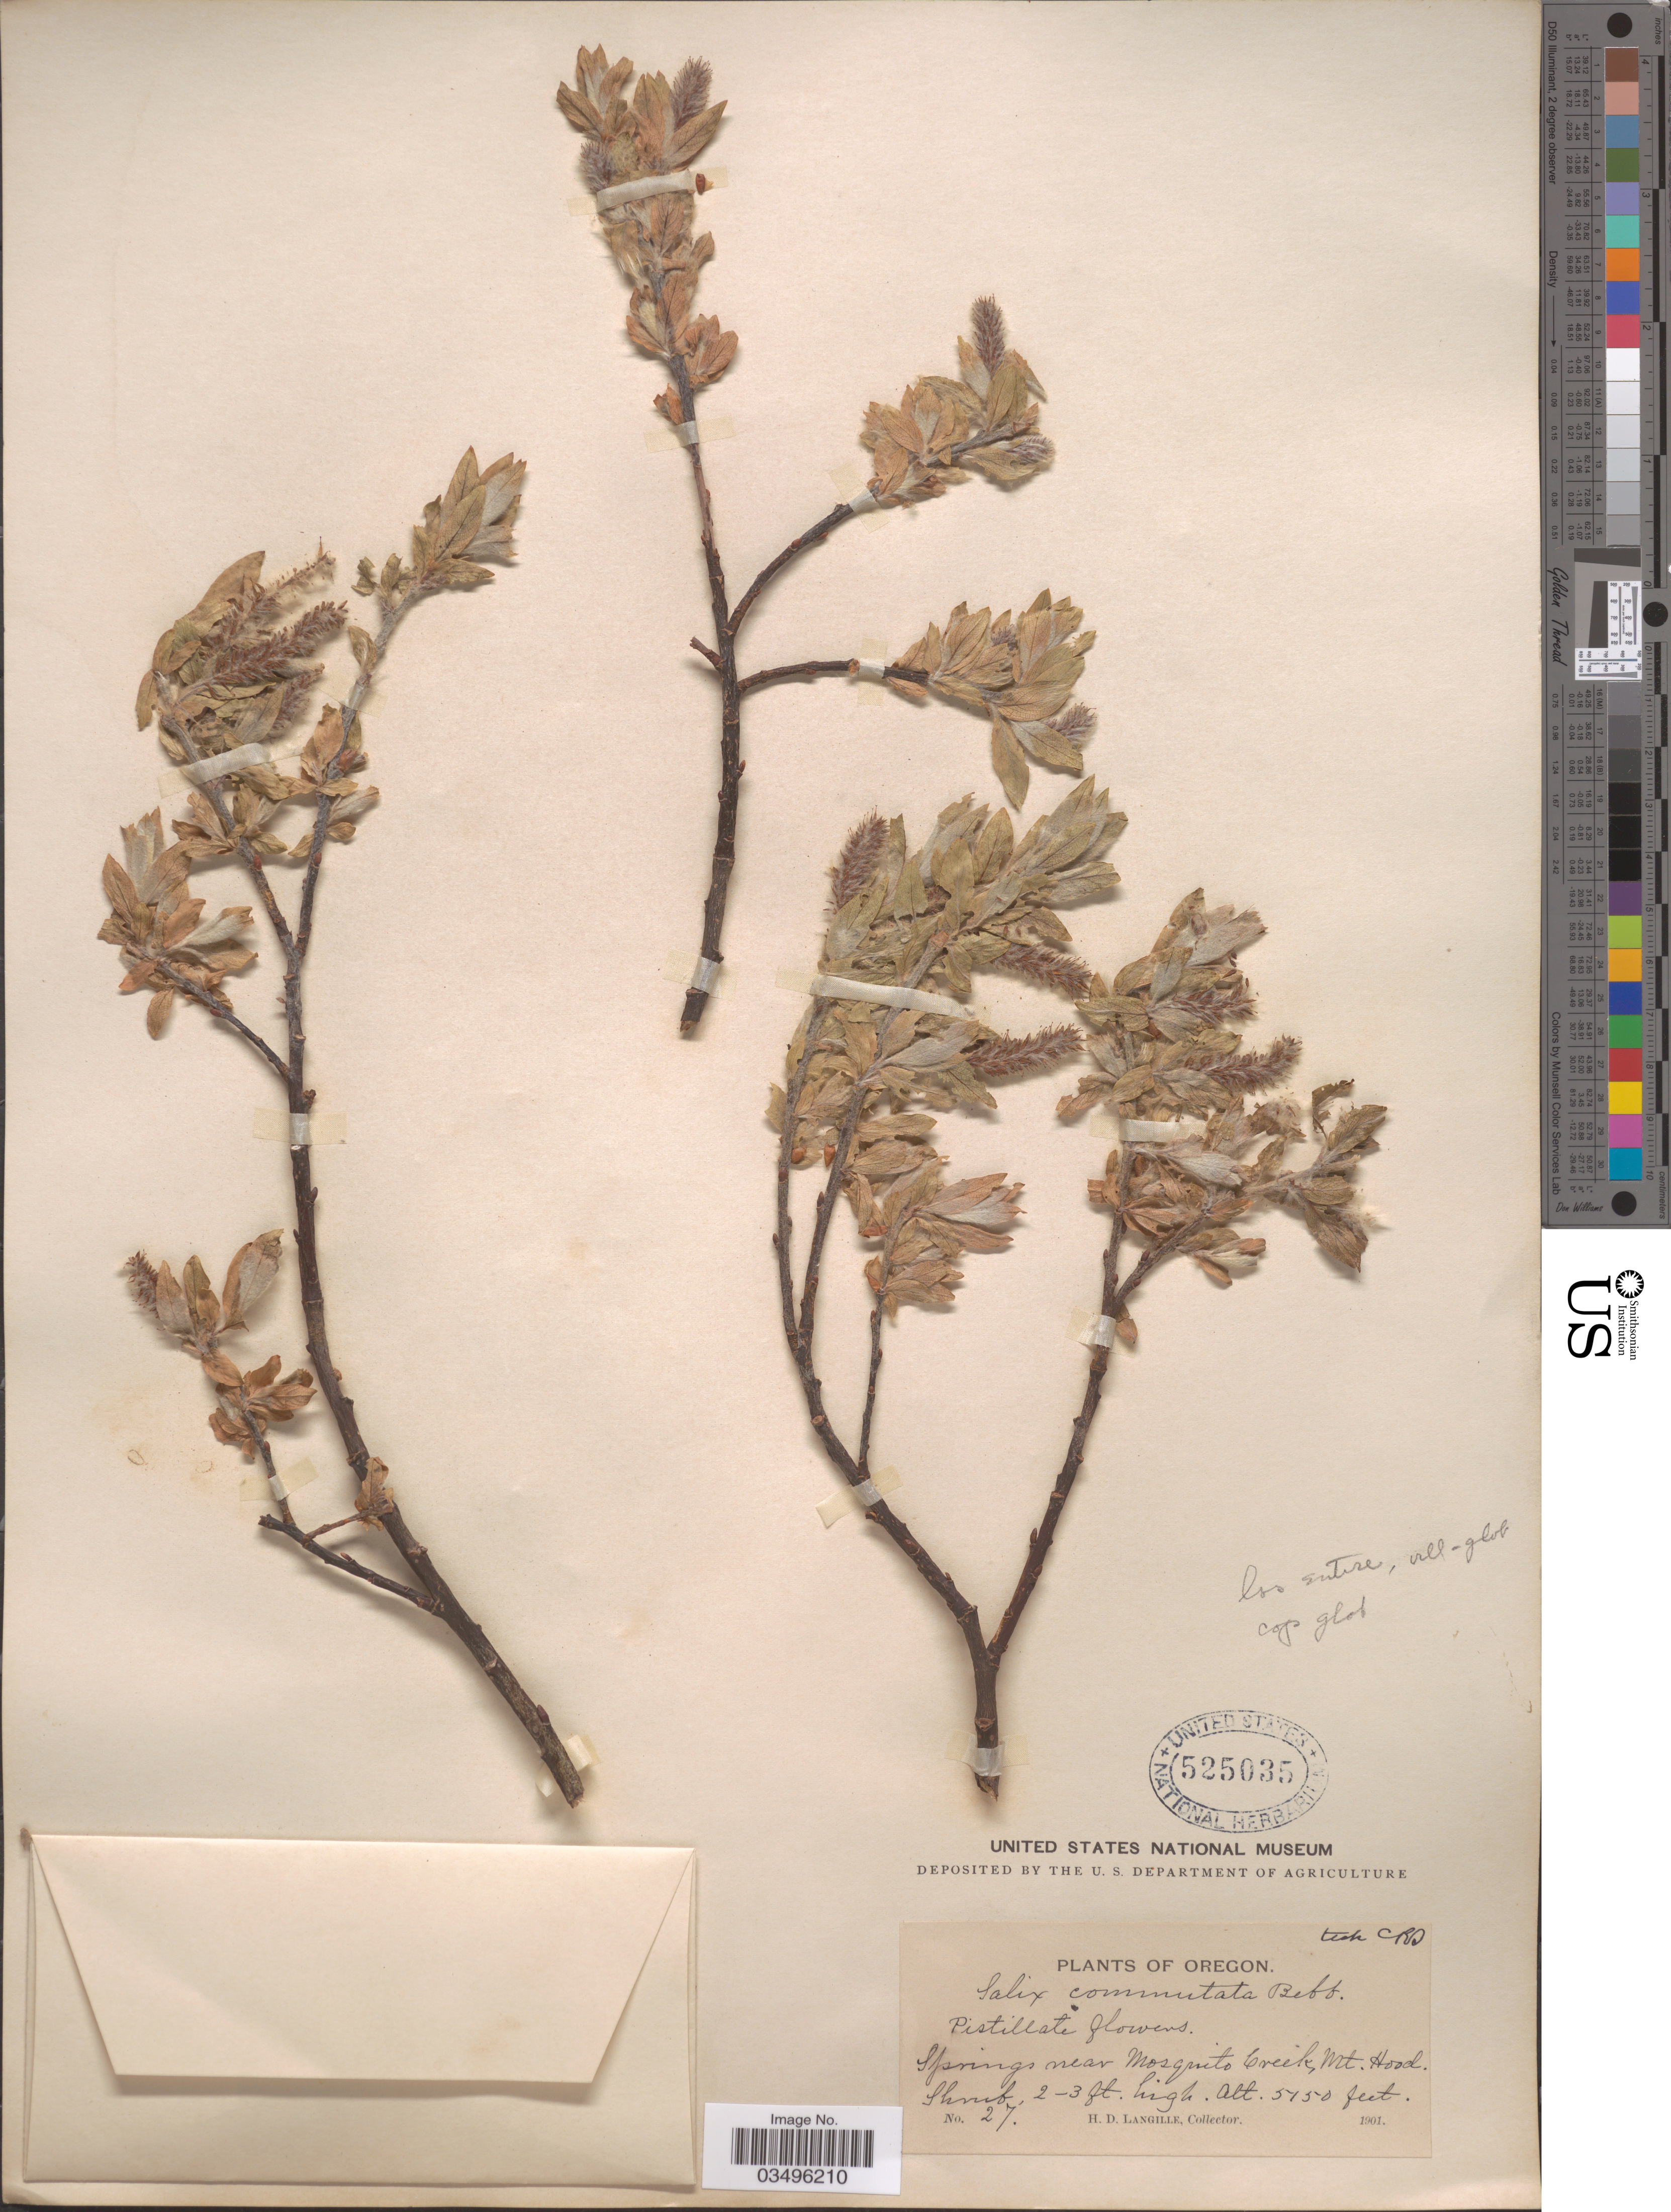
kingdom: Plantae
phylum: Tracheophyta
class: Magnoliopsida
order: Malpighiales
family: Salicaceae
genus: Salix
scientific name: Salix commutata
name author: Bebb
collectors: H. Langille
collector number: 27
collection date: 1901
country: United States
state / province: Oregon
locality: Springs near Mosquito Creek, Mt. Hood.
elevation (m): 1570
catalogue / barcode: US 525035